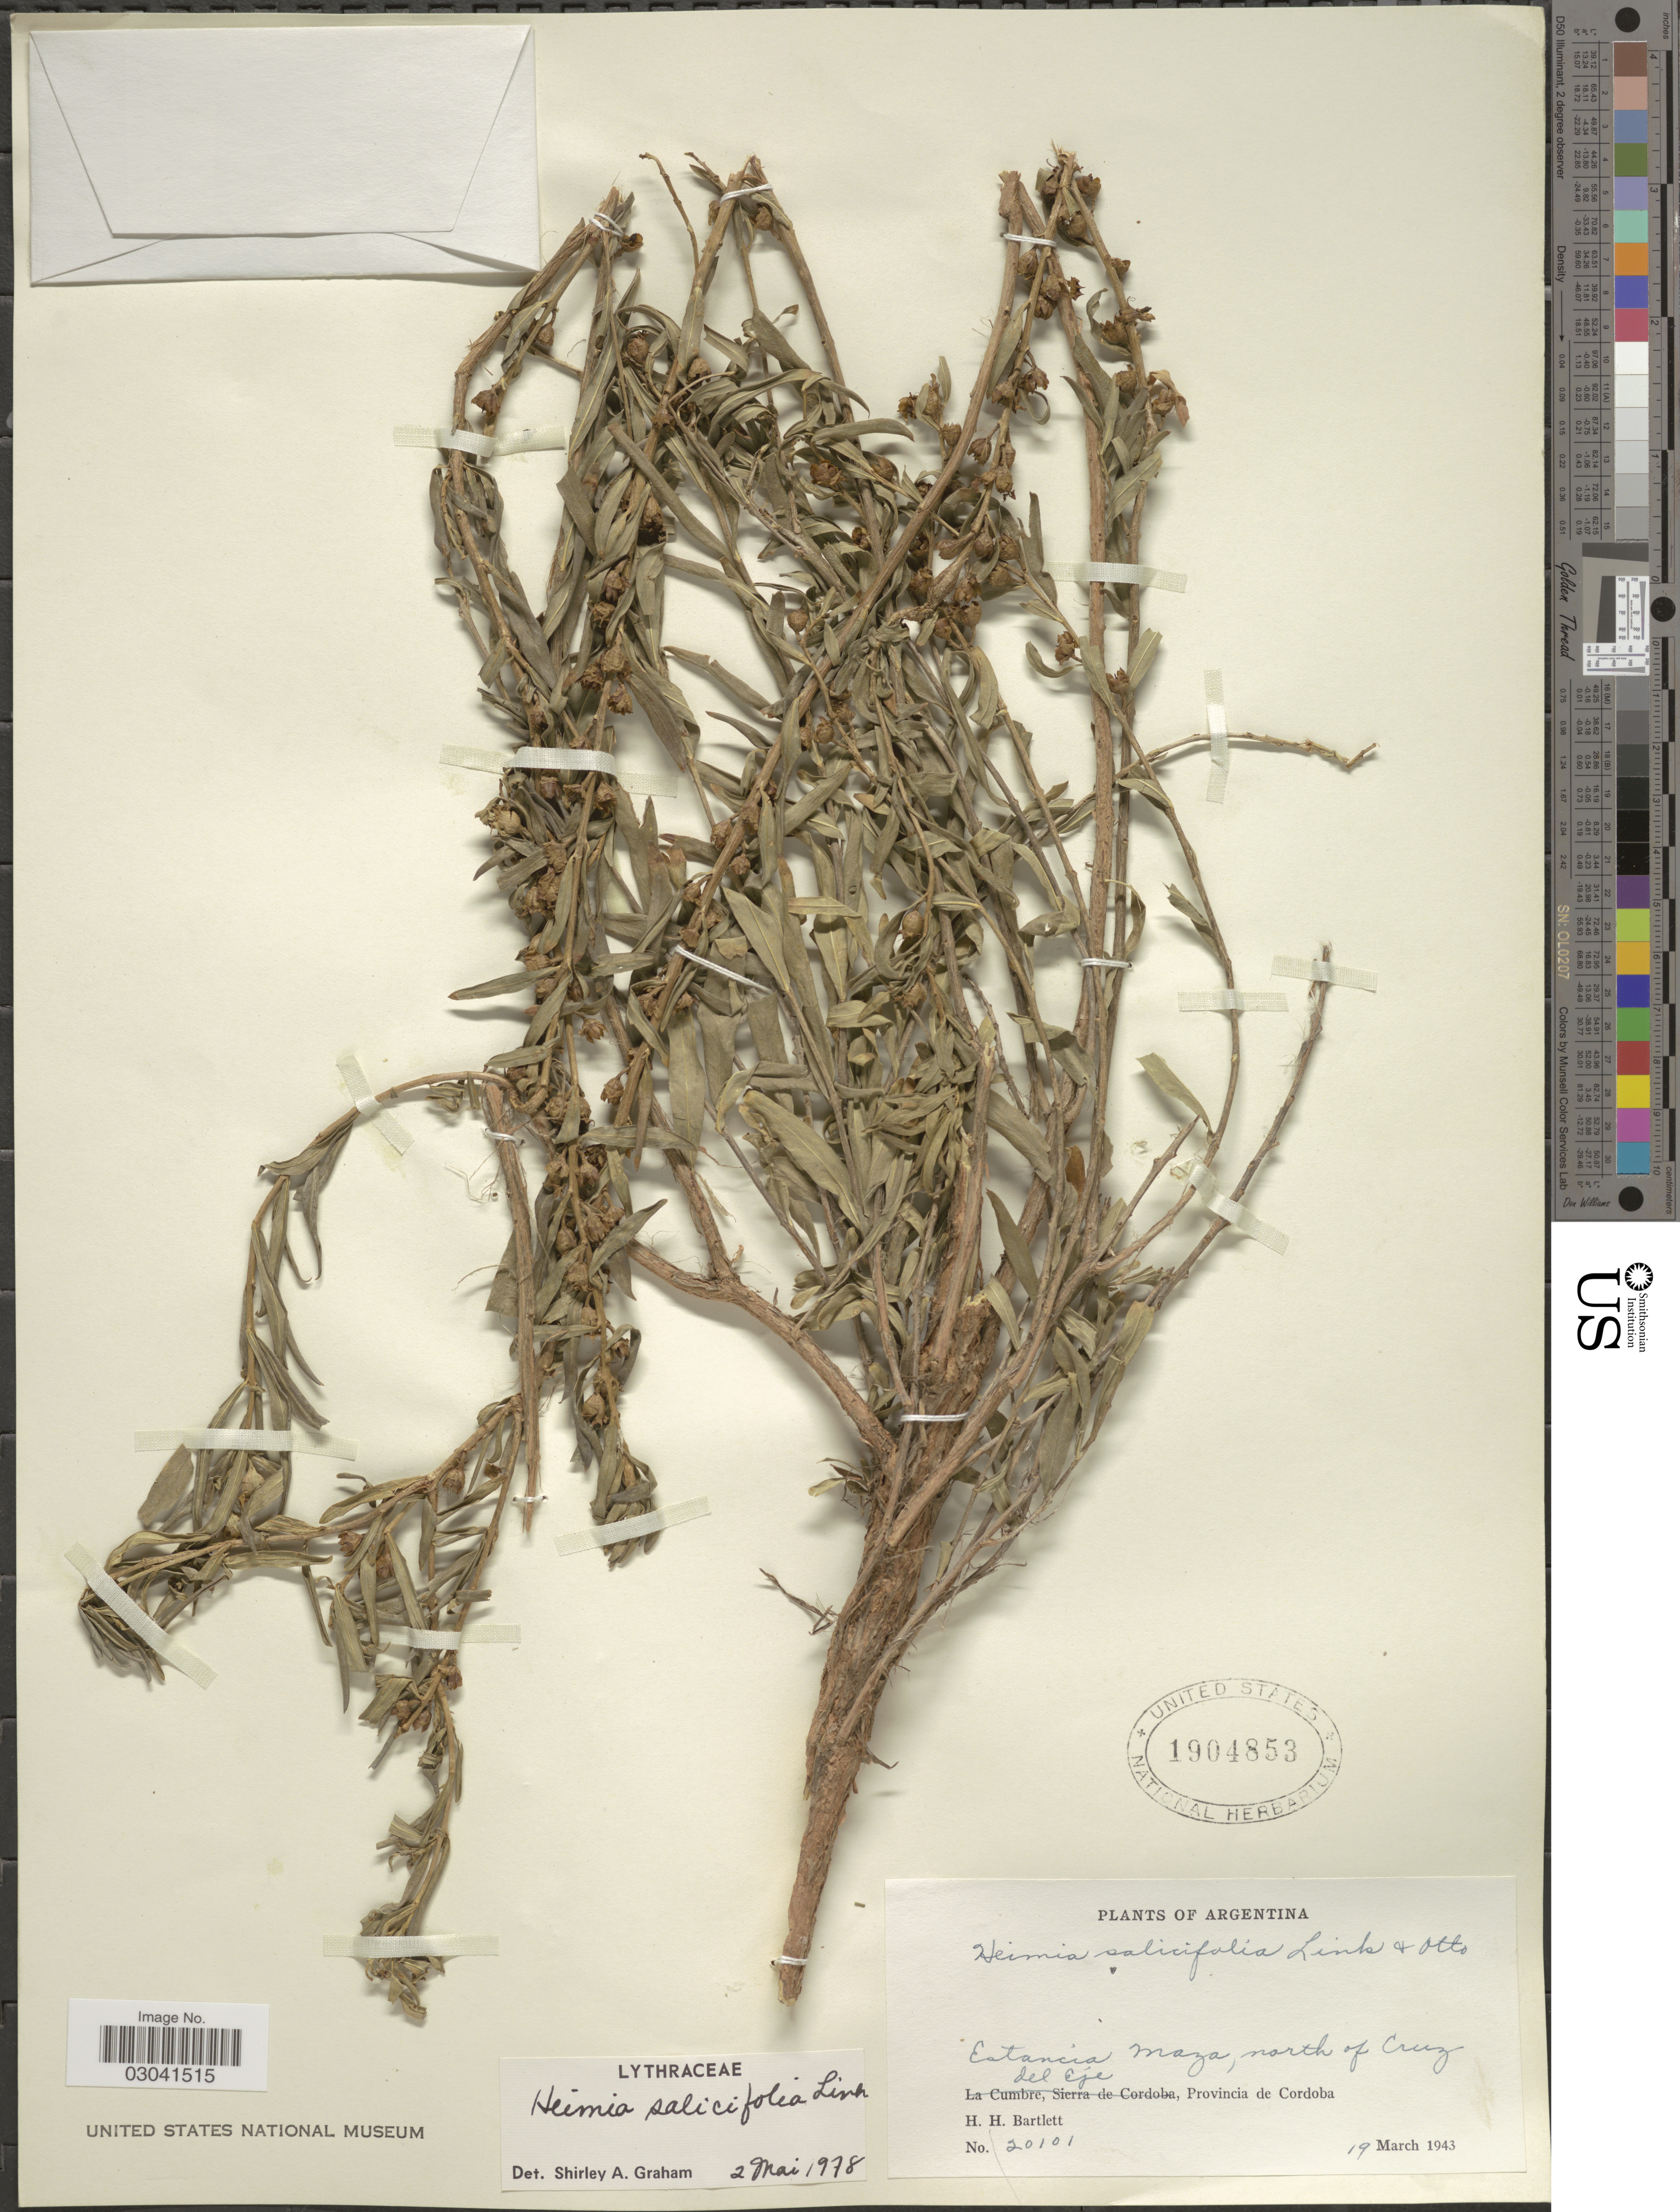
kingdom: Plantae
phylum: Tracheophyta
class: Magnoliopsida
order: Myrtales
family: Lythraceae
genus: Heimia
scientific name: Heimia salicifolia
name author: Link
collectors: H. H. Bartlett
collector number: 20101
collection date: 1943-03-19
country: Argentina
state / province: Cordoba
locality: Estancia Maza, north of Cruz del Eje.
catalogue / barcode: US 1904853